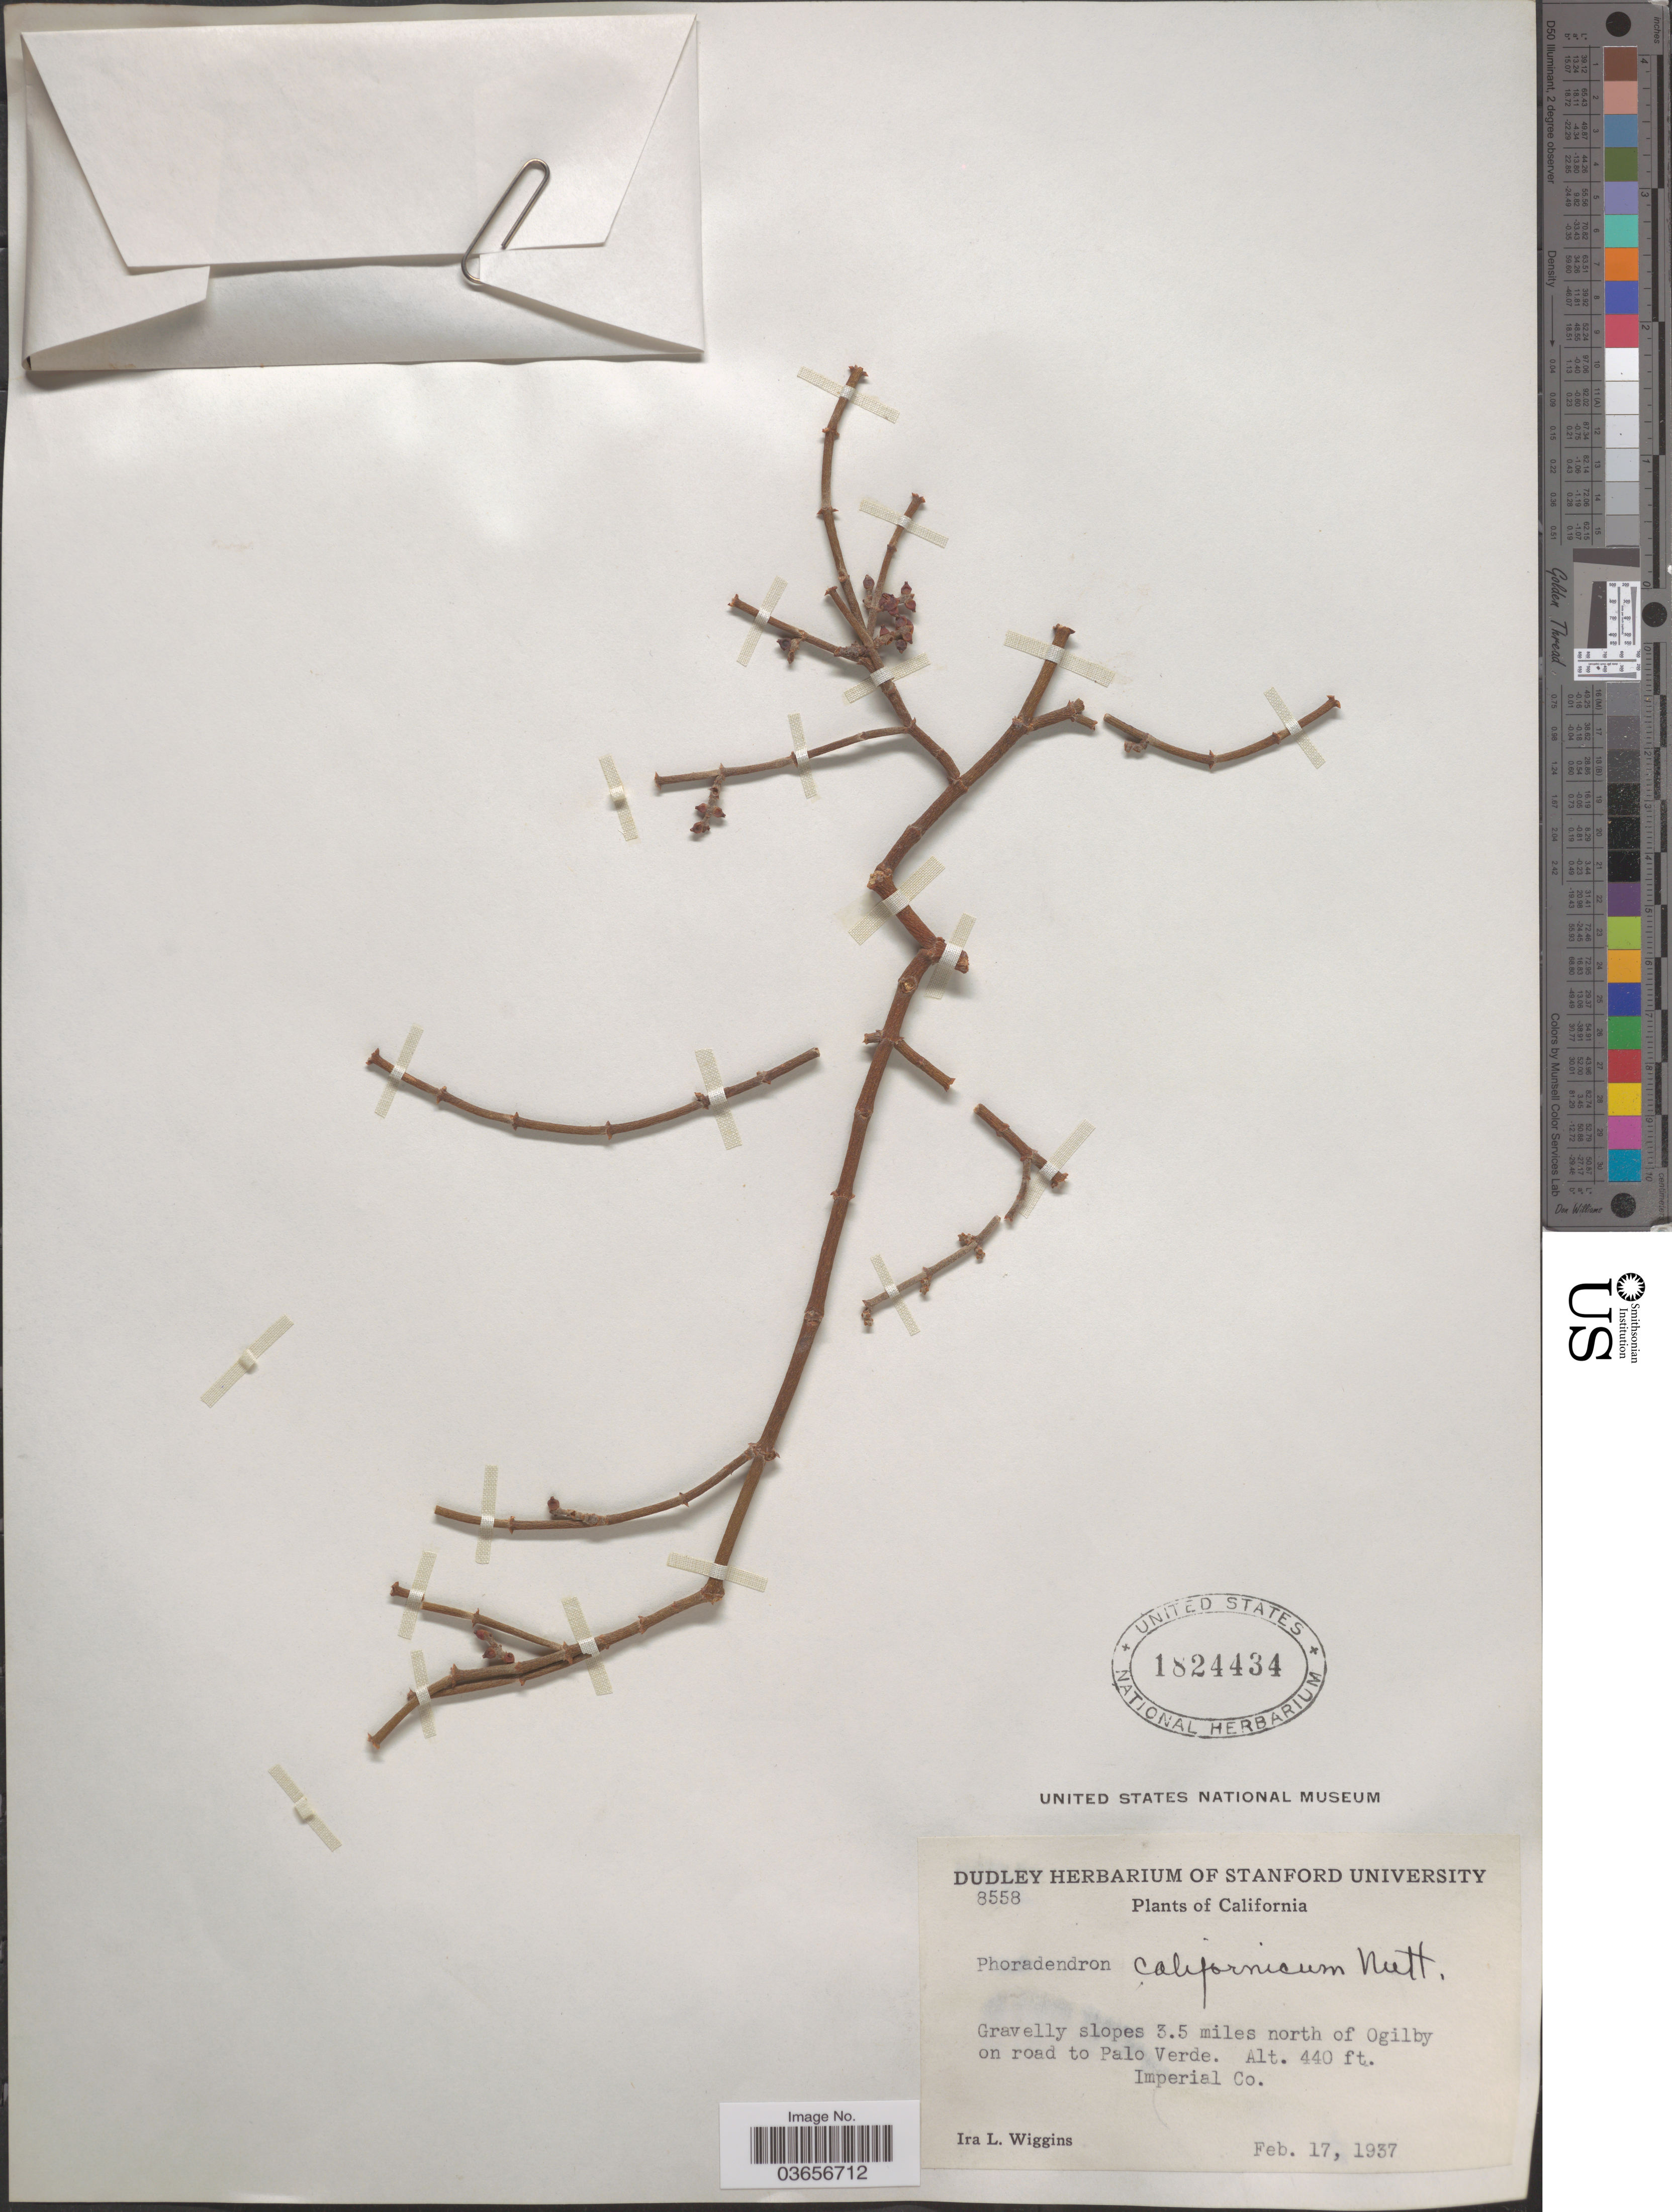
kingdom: Plantae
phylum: Tracheophyta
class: Magnoliopsida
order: Santalales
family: Viscaceae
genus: Phoradendron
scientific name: Phoradendron californicum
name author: Nutt.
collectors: I. L. Wiggins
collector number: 8558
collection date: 1937-02-17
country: United States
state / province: California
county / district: Imperial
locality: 3.5 miles north of Ogilby on road to Palo Verde, Imperial Co.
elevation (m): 134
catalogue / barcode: US 1824434